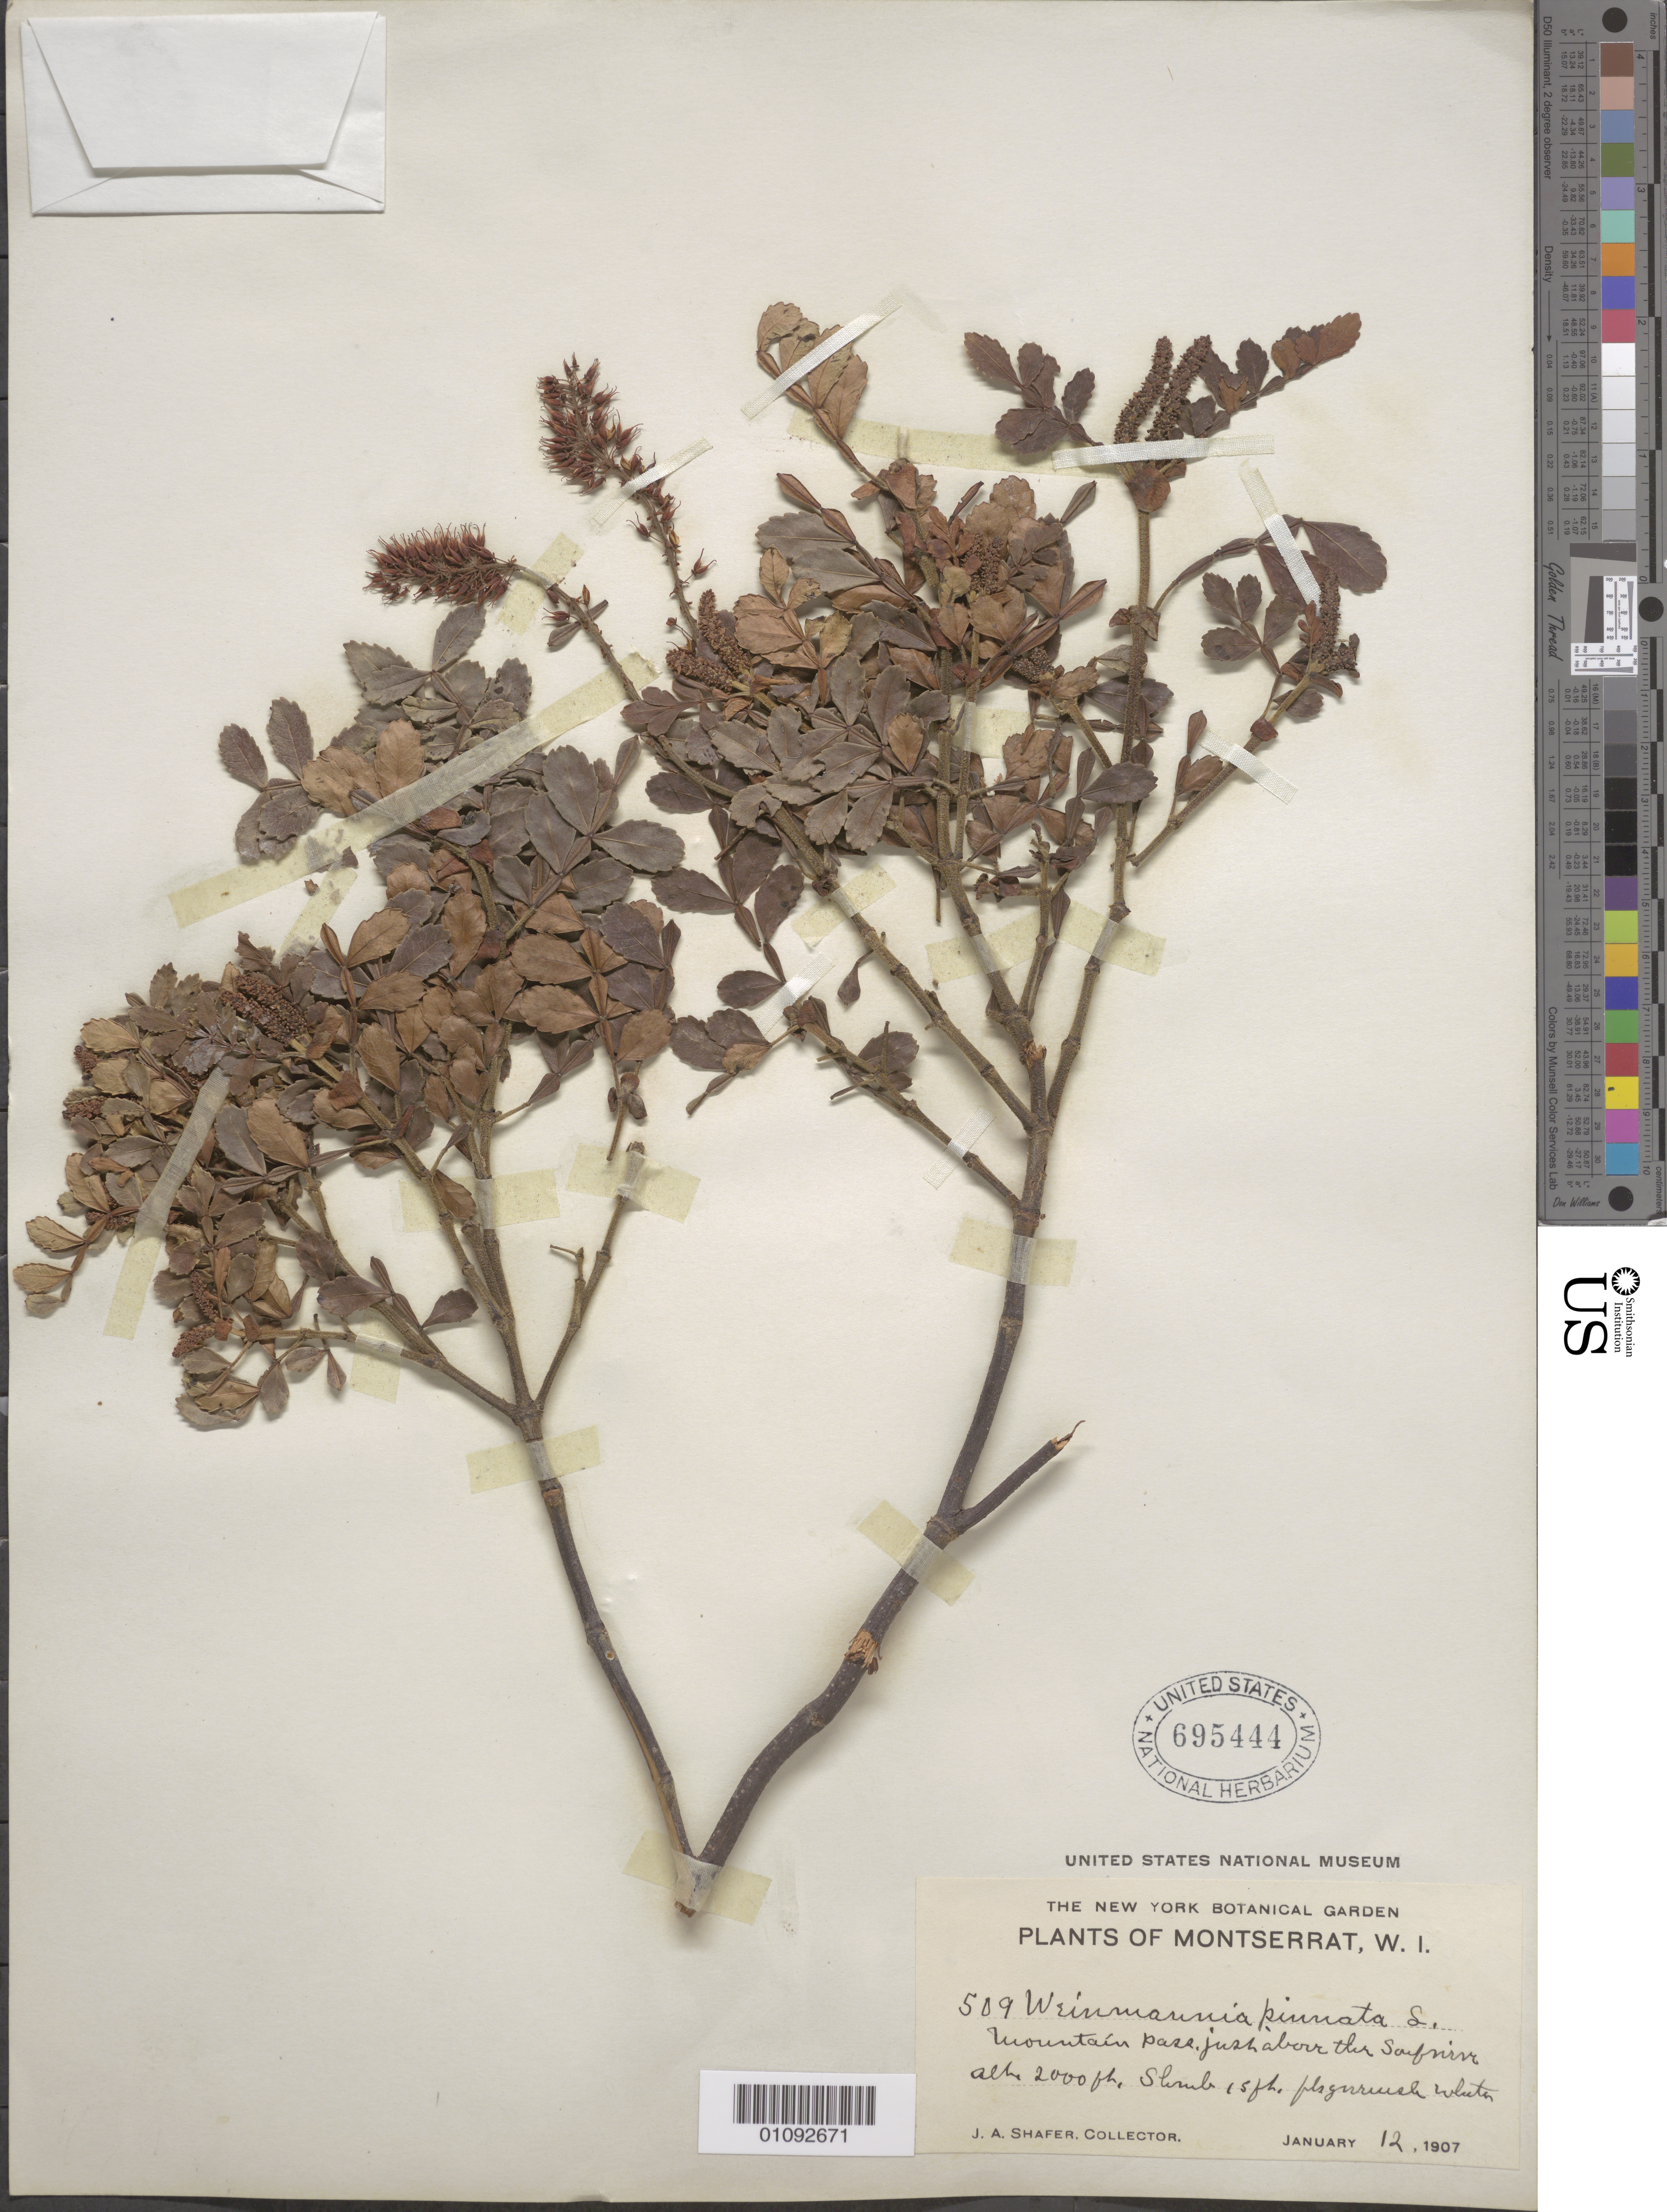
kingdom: Plantae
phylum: Tracheophyta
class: Magnoliopsida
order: Oxalidales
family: Cunoniaceae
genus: Weinmannia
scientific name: Weinmannia pinnata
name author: L.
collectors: J. A. Shafer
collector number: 509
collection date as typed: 12 Jan 1907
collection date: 1907-01-12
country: Montserrat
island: Montserrat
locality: Mountain pass, just above the Soufriere.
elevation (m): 610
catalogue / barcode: US 695444